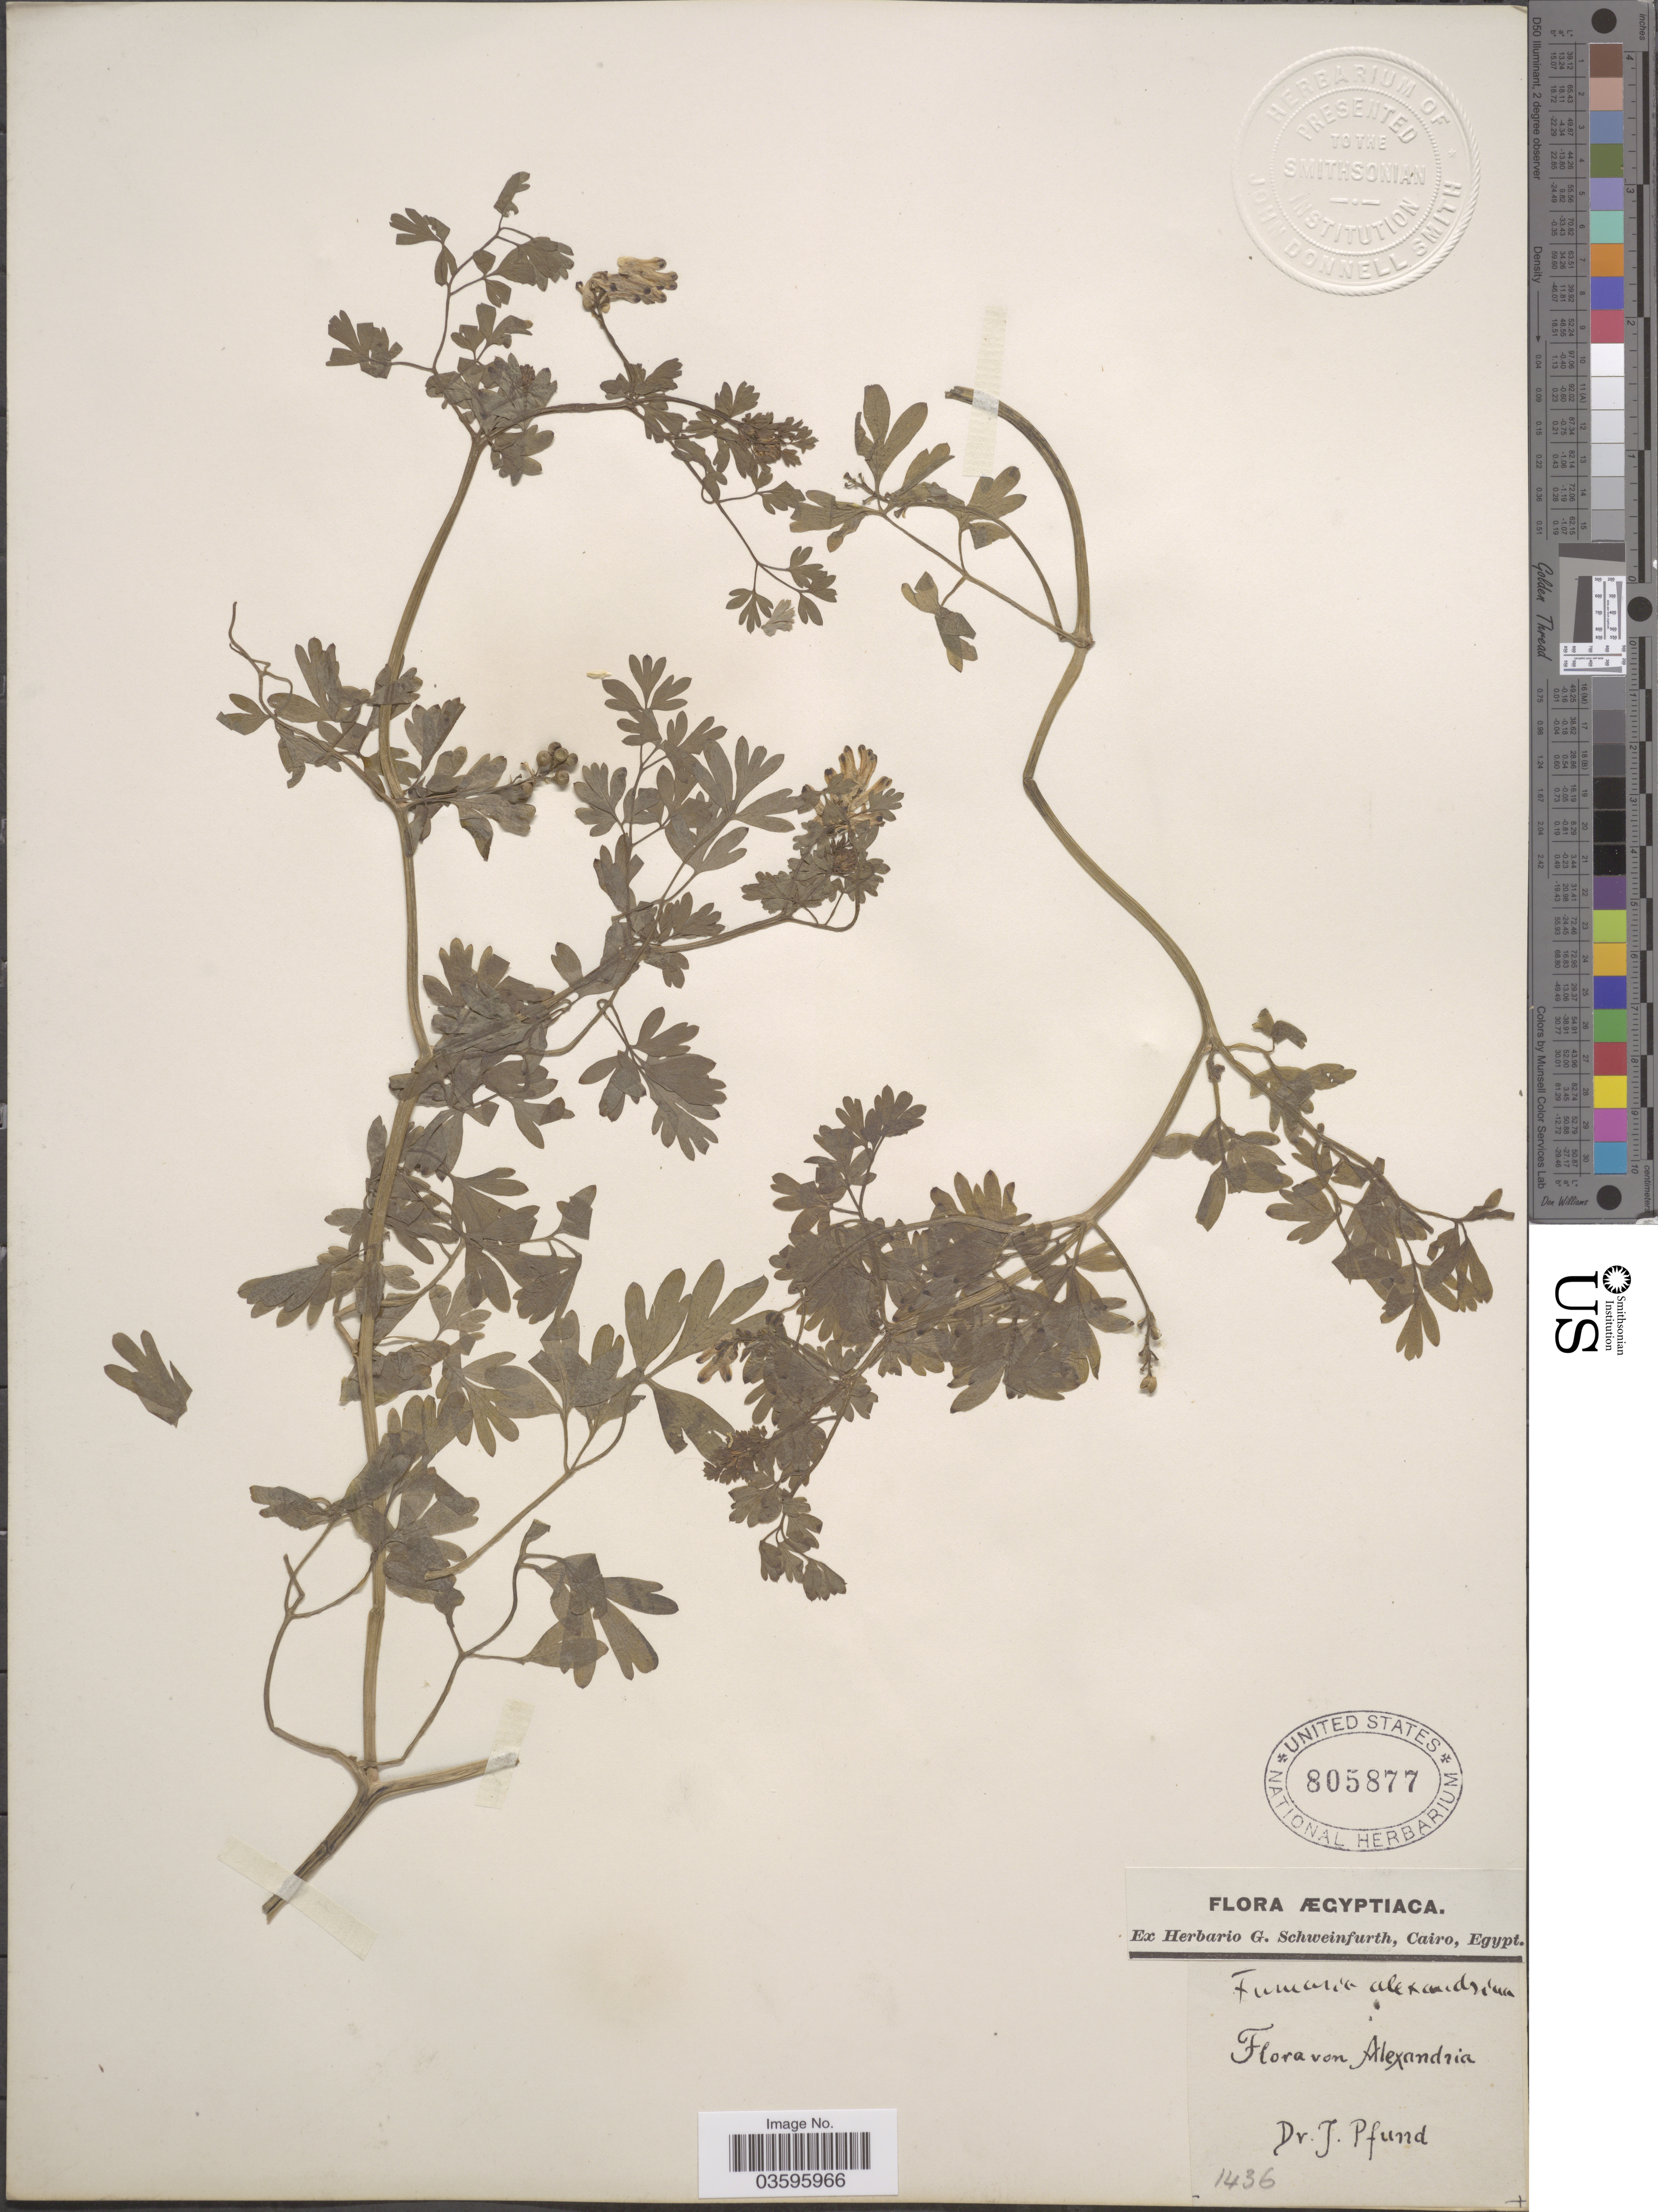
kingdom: Plantae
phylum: Tracheophyta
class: Magnoliopsida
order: Ranunculales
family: Papaveraceae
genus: Fumaria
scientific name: Fumaria alexandrina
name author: Gasp.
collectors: J. Pfund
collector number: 1436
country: Egypt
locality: Ægyptiaca. Alexandria.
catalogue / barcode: US 805877